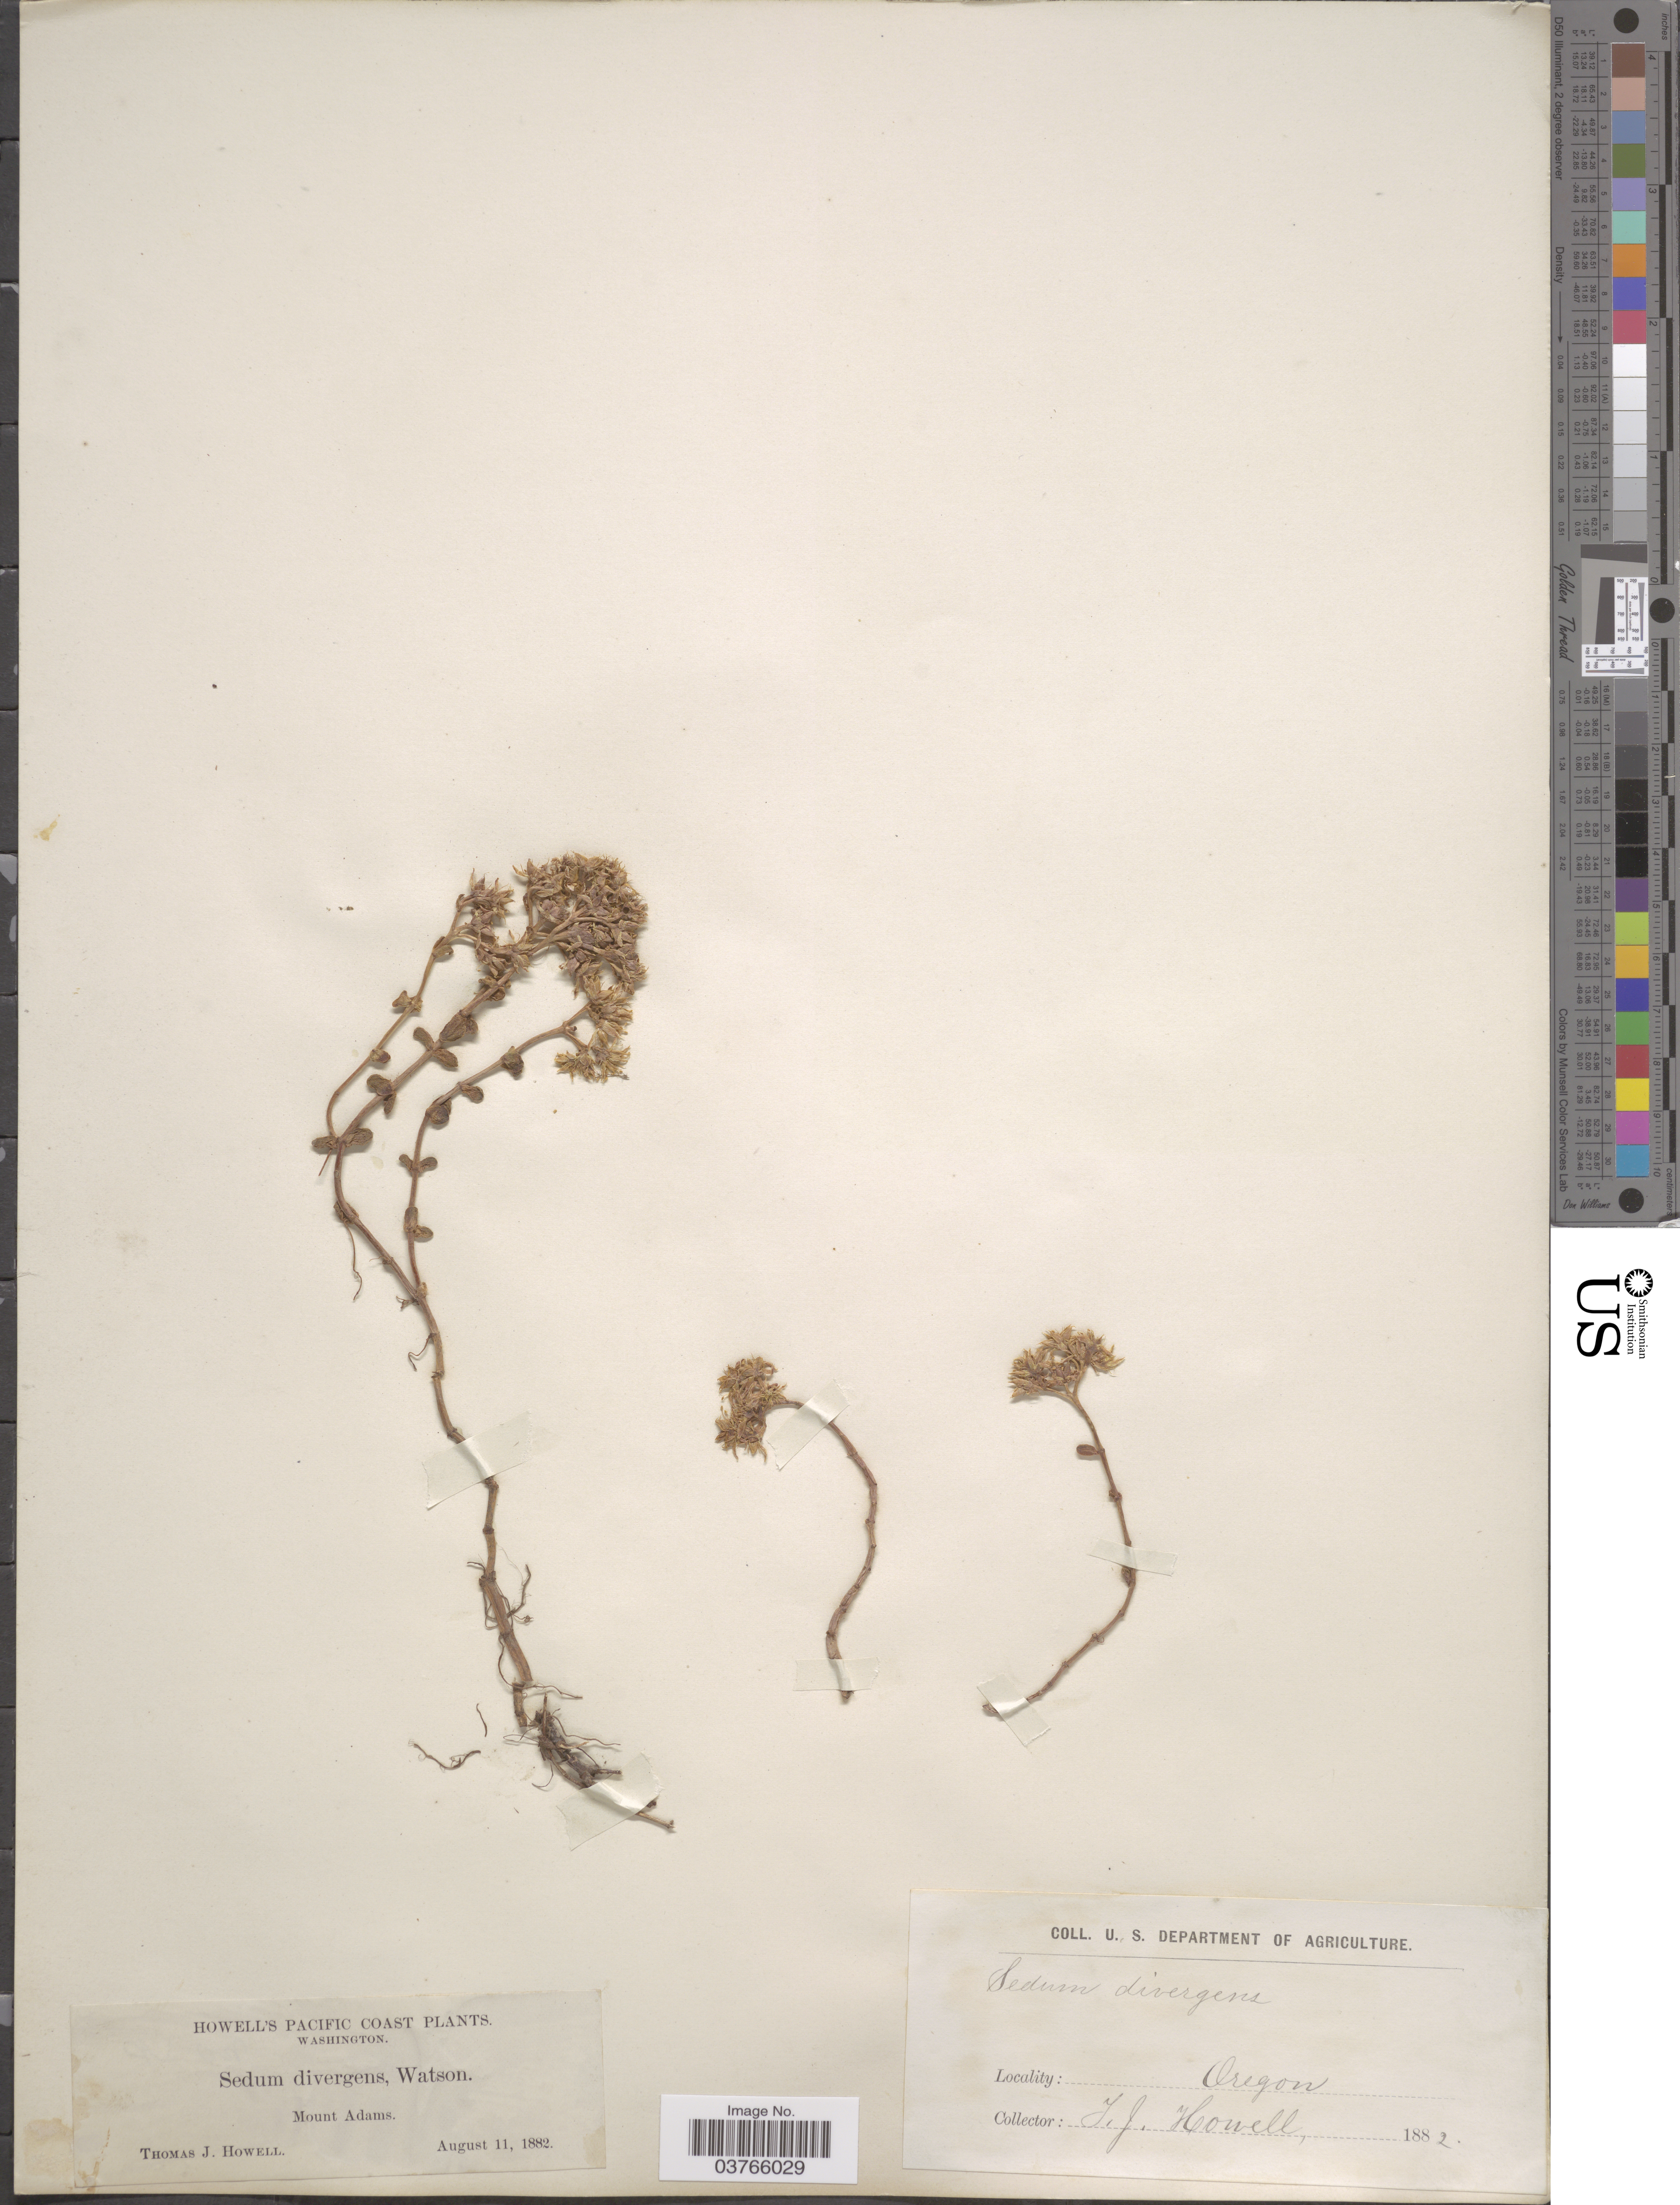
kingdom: Plantae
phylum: Tracheophyta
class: Magnoliopsida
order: Saxifragales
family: Crassulaceae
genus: Sedum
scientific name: Sedum divergens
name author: Greene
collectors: T. J. Howell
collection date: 1882-08-11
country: United States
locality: Pacific Coast. Mount Adams. Washington, Oregon.